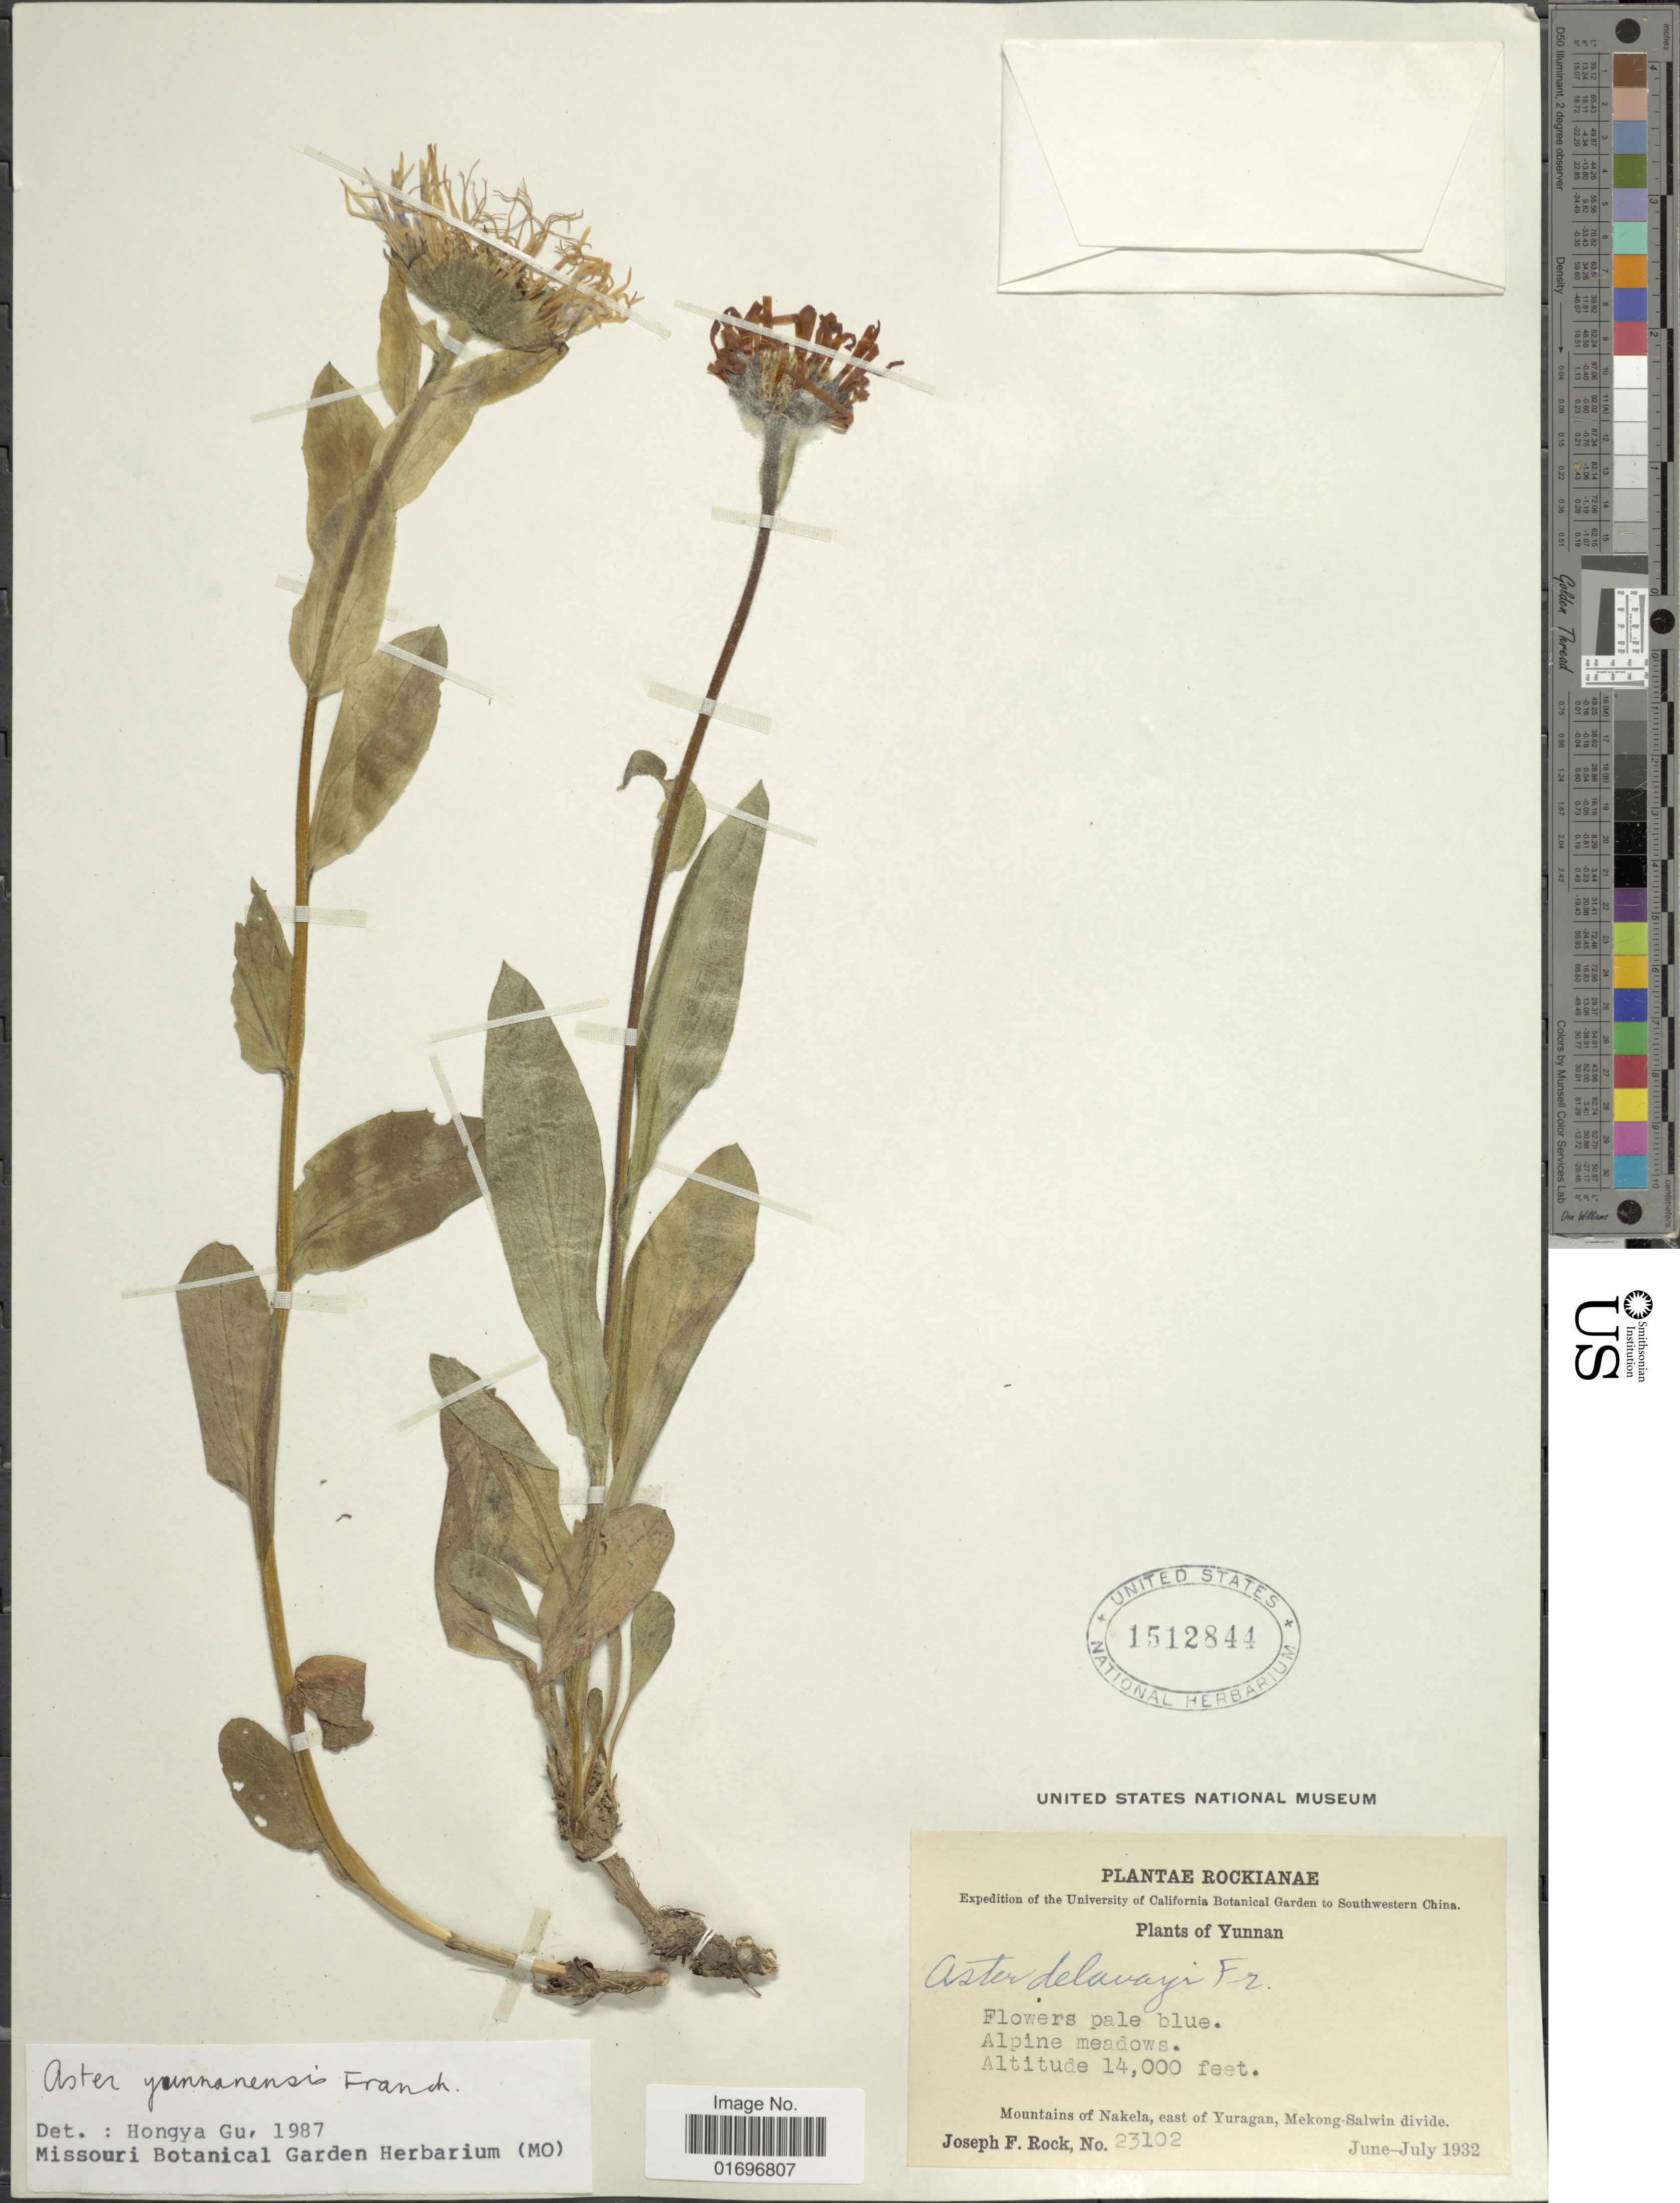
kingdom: Plantae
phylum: Tracheophyta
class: Magnoliopsida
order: Asterales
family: Asteraceae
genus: Aster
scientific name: Aster yunnanensis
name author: Franch.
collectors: J. F. Rock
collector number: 23102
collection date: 1932-06/1932-07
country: China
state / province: Yunnan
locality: Rockianae. Southwestern China. Yunnan. Mountains of Nakela, east of Yuragan, Mekong-Salwin divide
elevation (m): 4267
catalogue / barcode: US 1512844